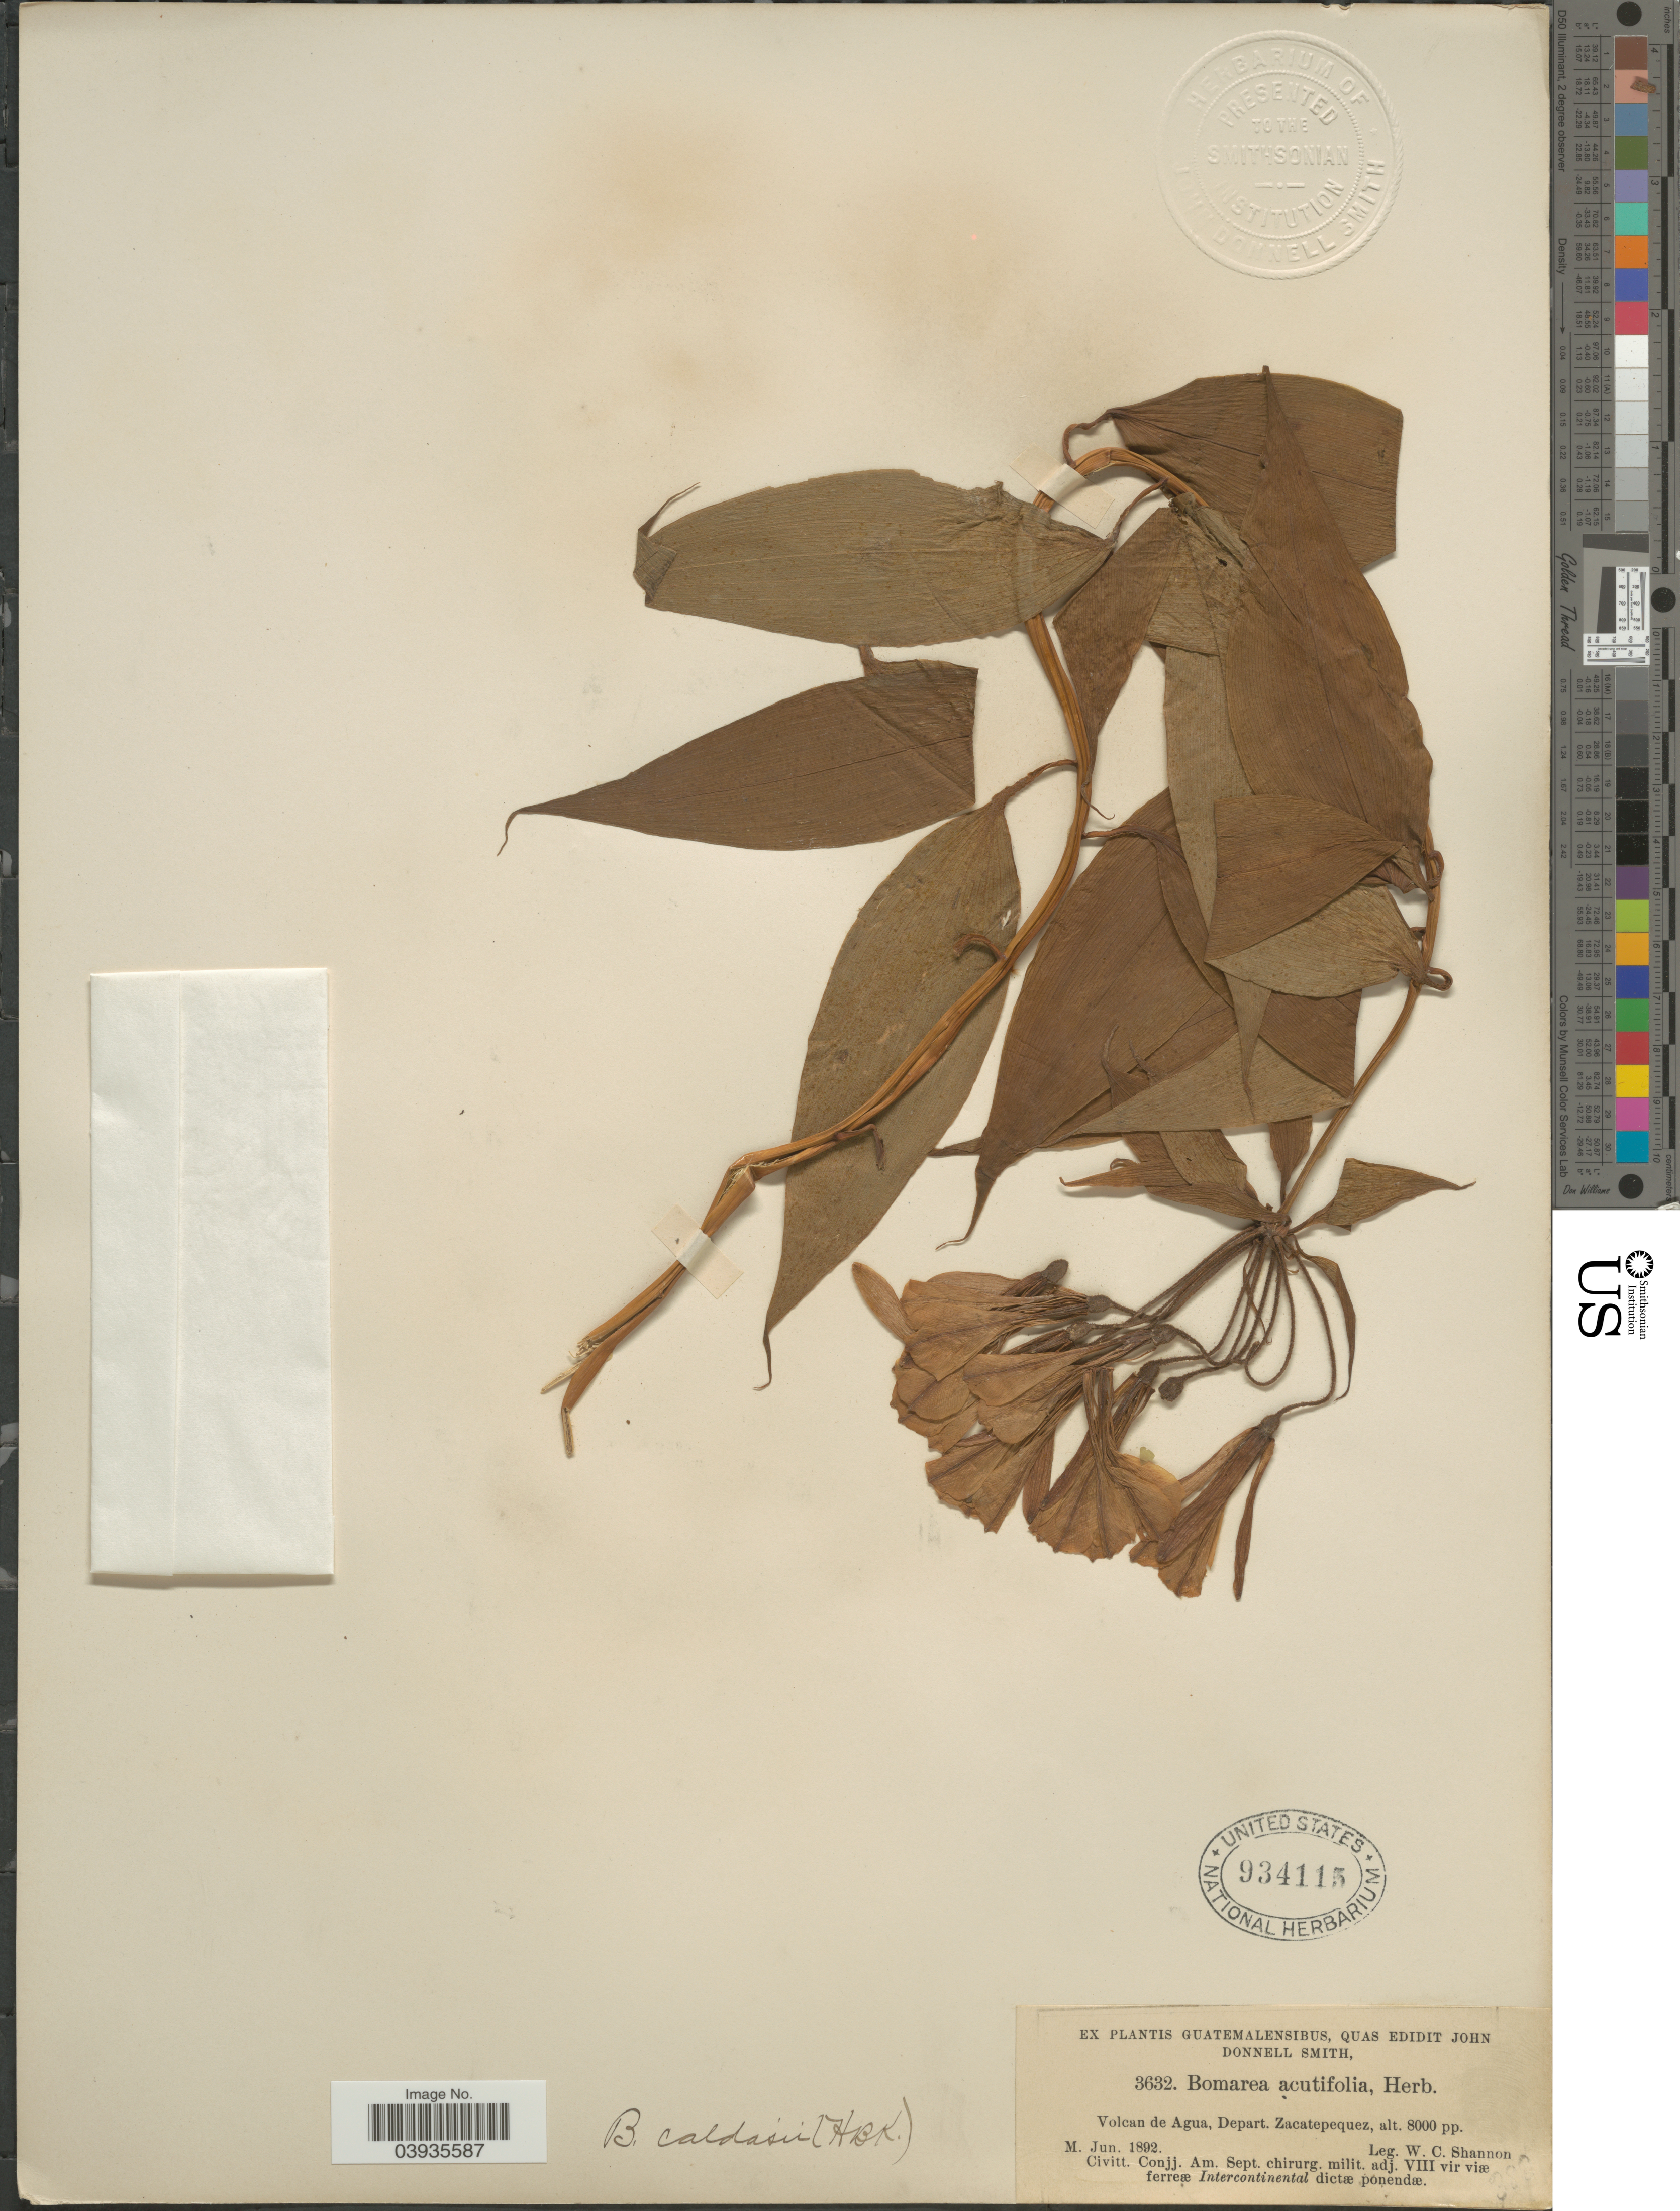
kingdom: Plantae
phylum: Tracheophyta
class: Liliopsida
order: Liliales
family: Alstroemeriaceae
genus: Bomarea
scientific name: Bomarea caldasii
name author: (Kunth) Asch. & Graebener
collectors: W. C. Shannon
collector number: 3632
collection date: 1892-06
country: Guatemala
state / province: Sacatepequez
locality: Volcan de Agua, Depart. Zacatepequez.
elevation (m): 2438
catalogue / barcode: US 934115